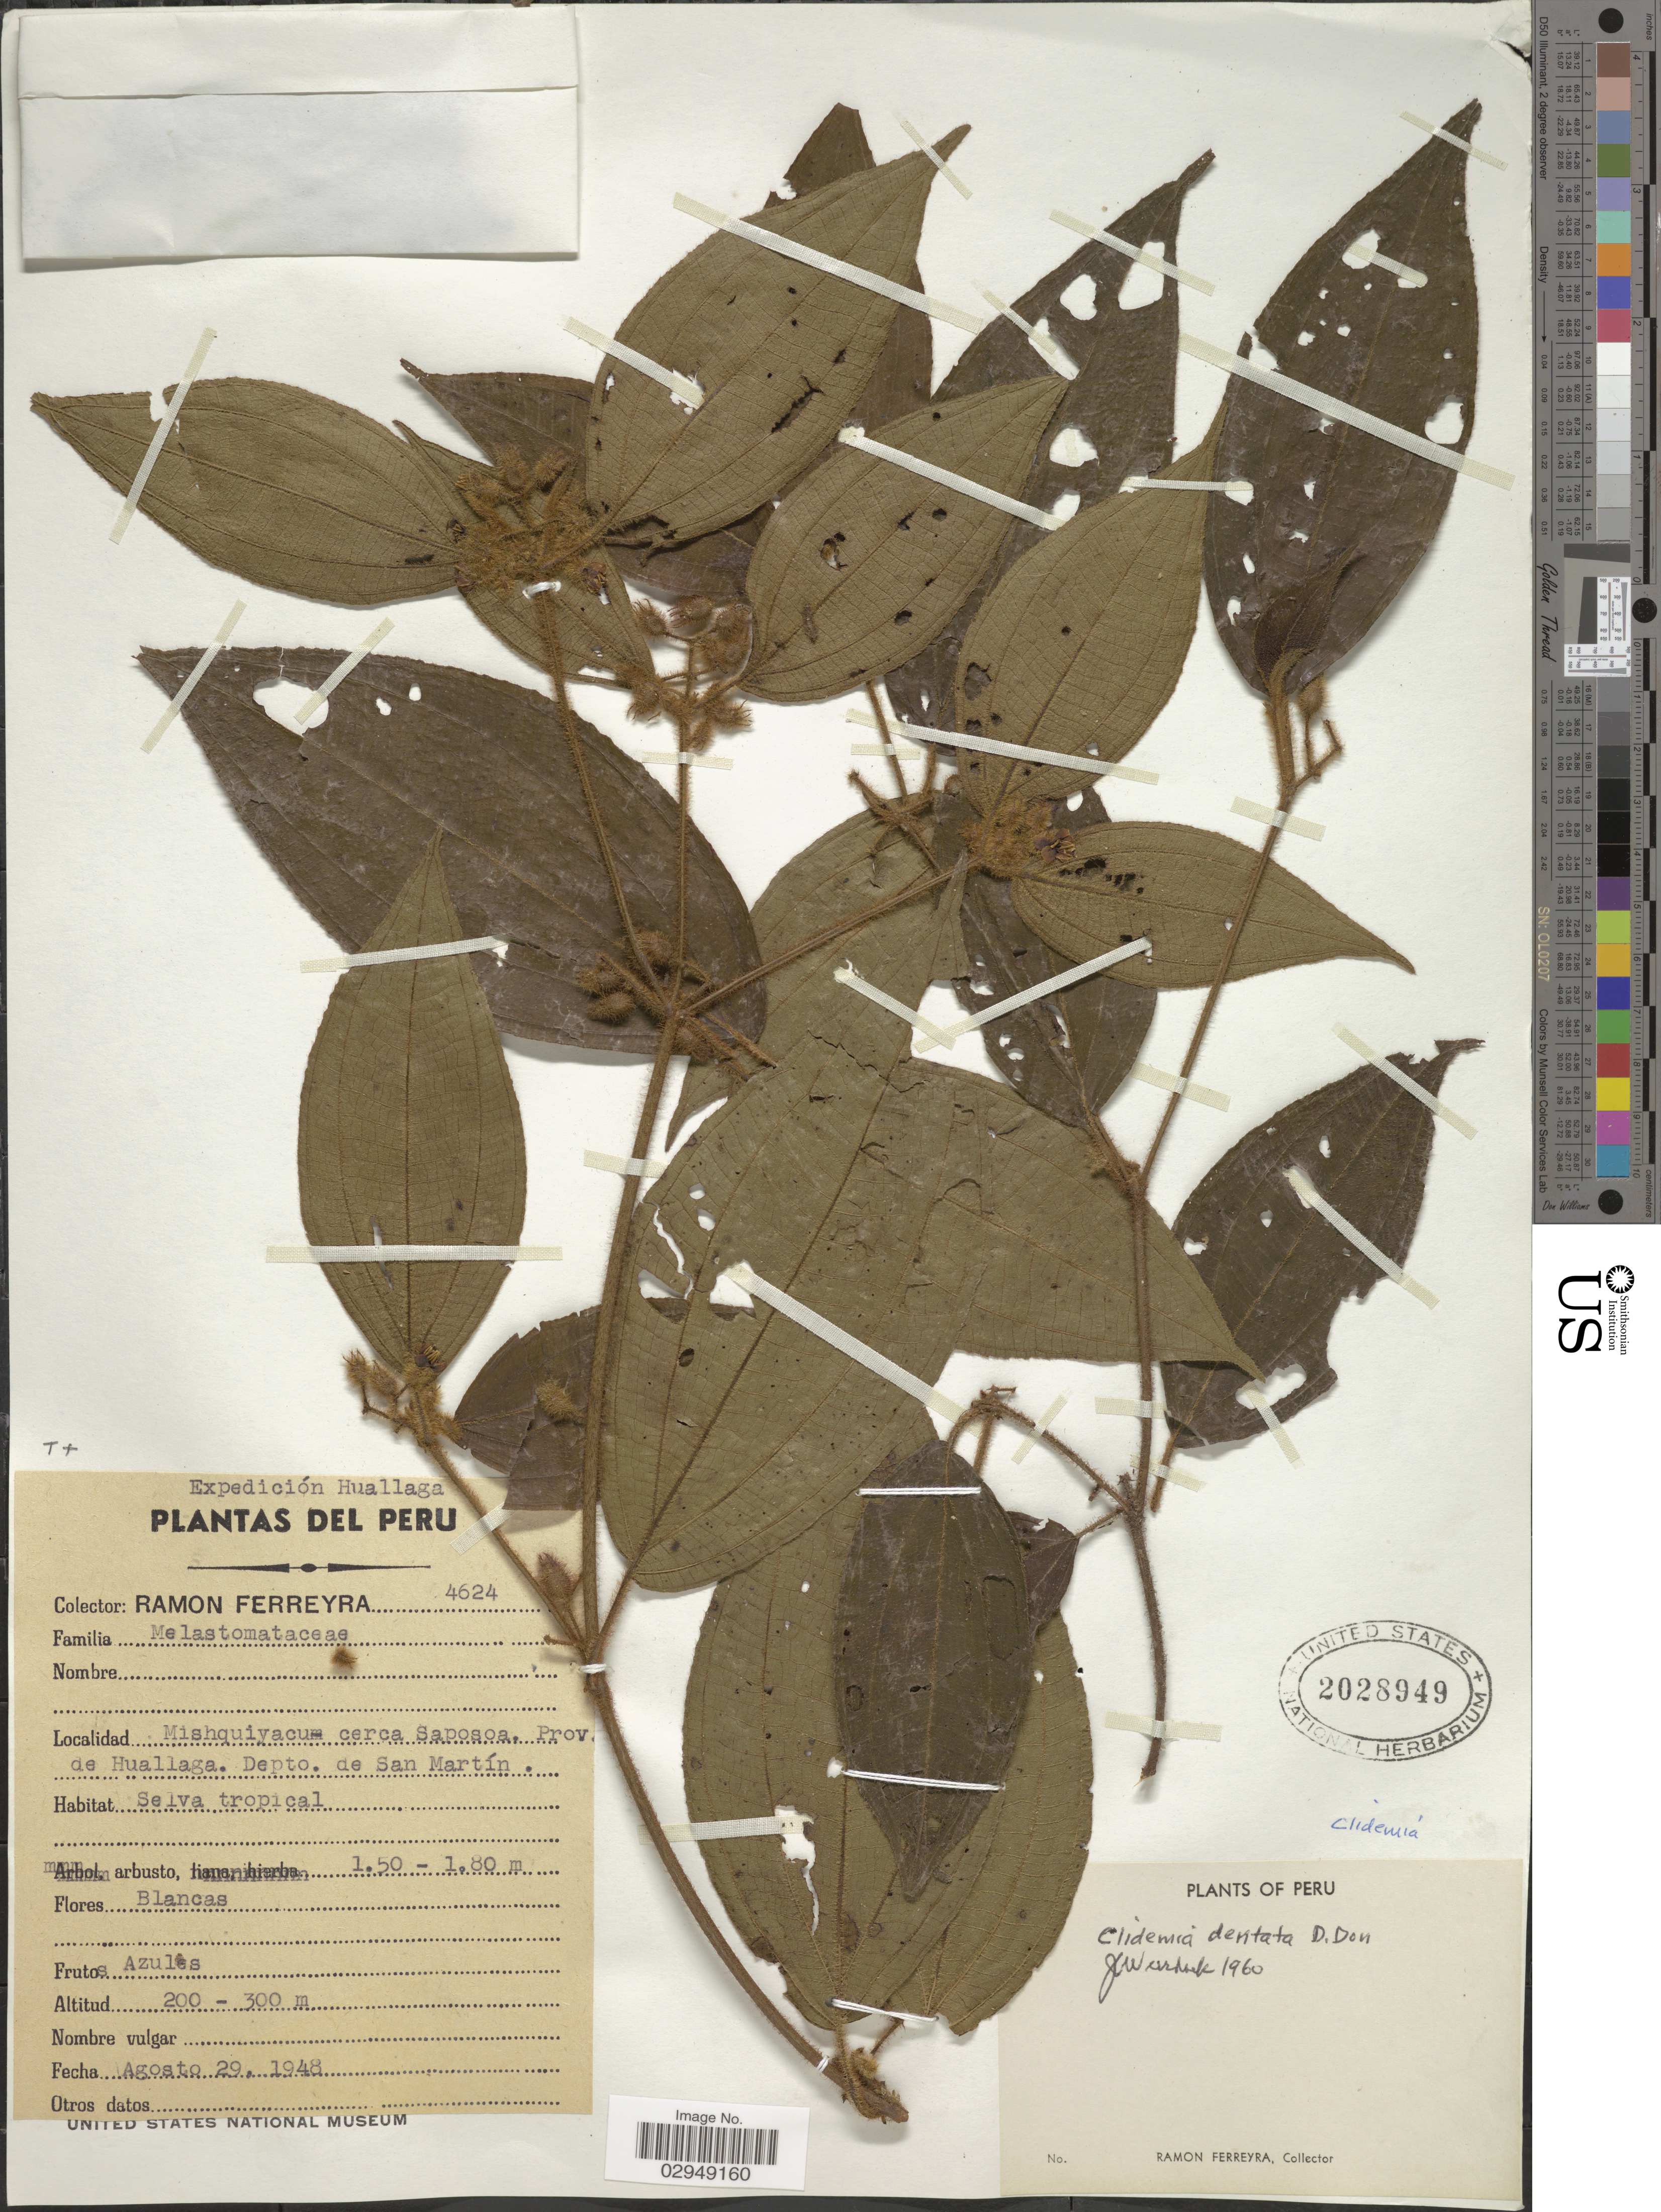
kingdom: Plantae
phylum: Tracheophyta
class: Magnoliopsida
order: Myrtales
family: Melastomataceae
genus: Clidemia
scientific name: Clidemia dentata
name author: D. Don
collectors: R. A. Ferreyra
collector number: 4624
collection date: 1948-08-29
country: Peru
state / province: San Martín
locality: Mishquiyacu cerca Saposoa, Prov. de Huallaga, Depto. de San Martín.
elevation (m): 200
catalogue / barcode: US 2028949